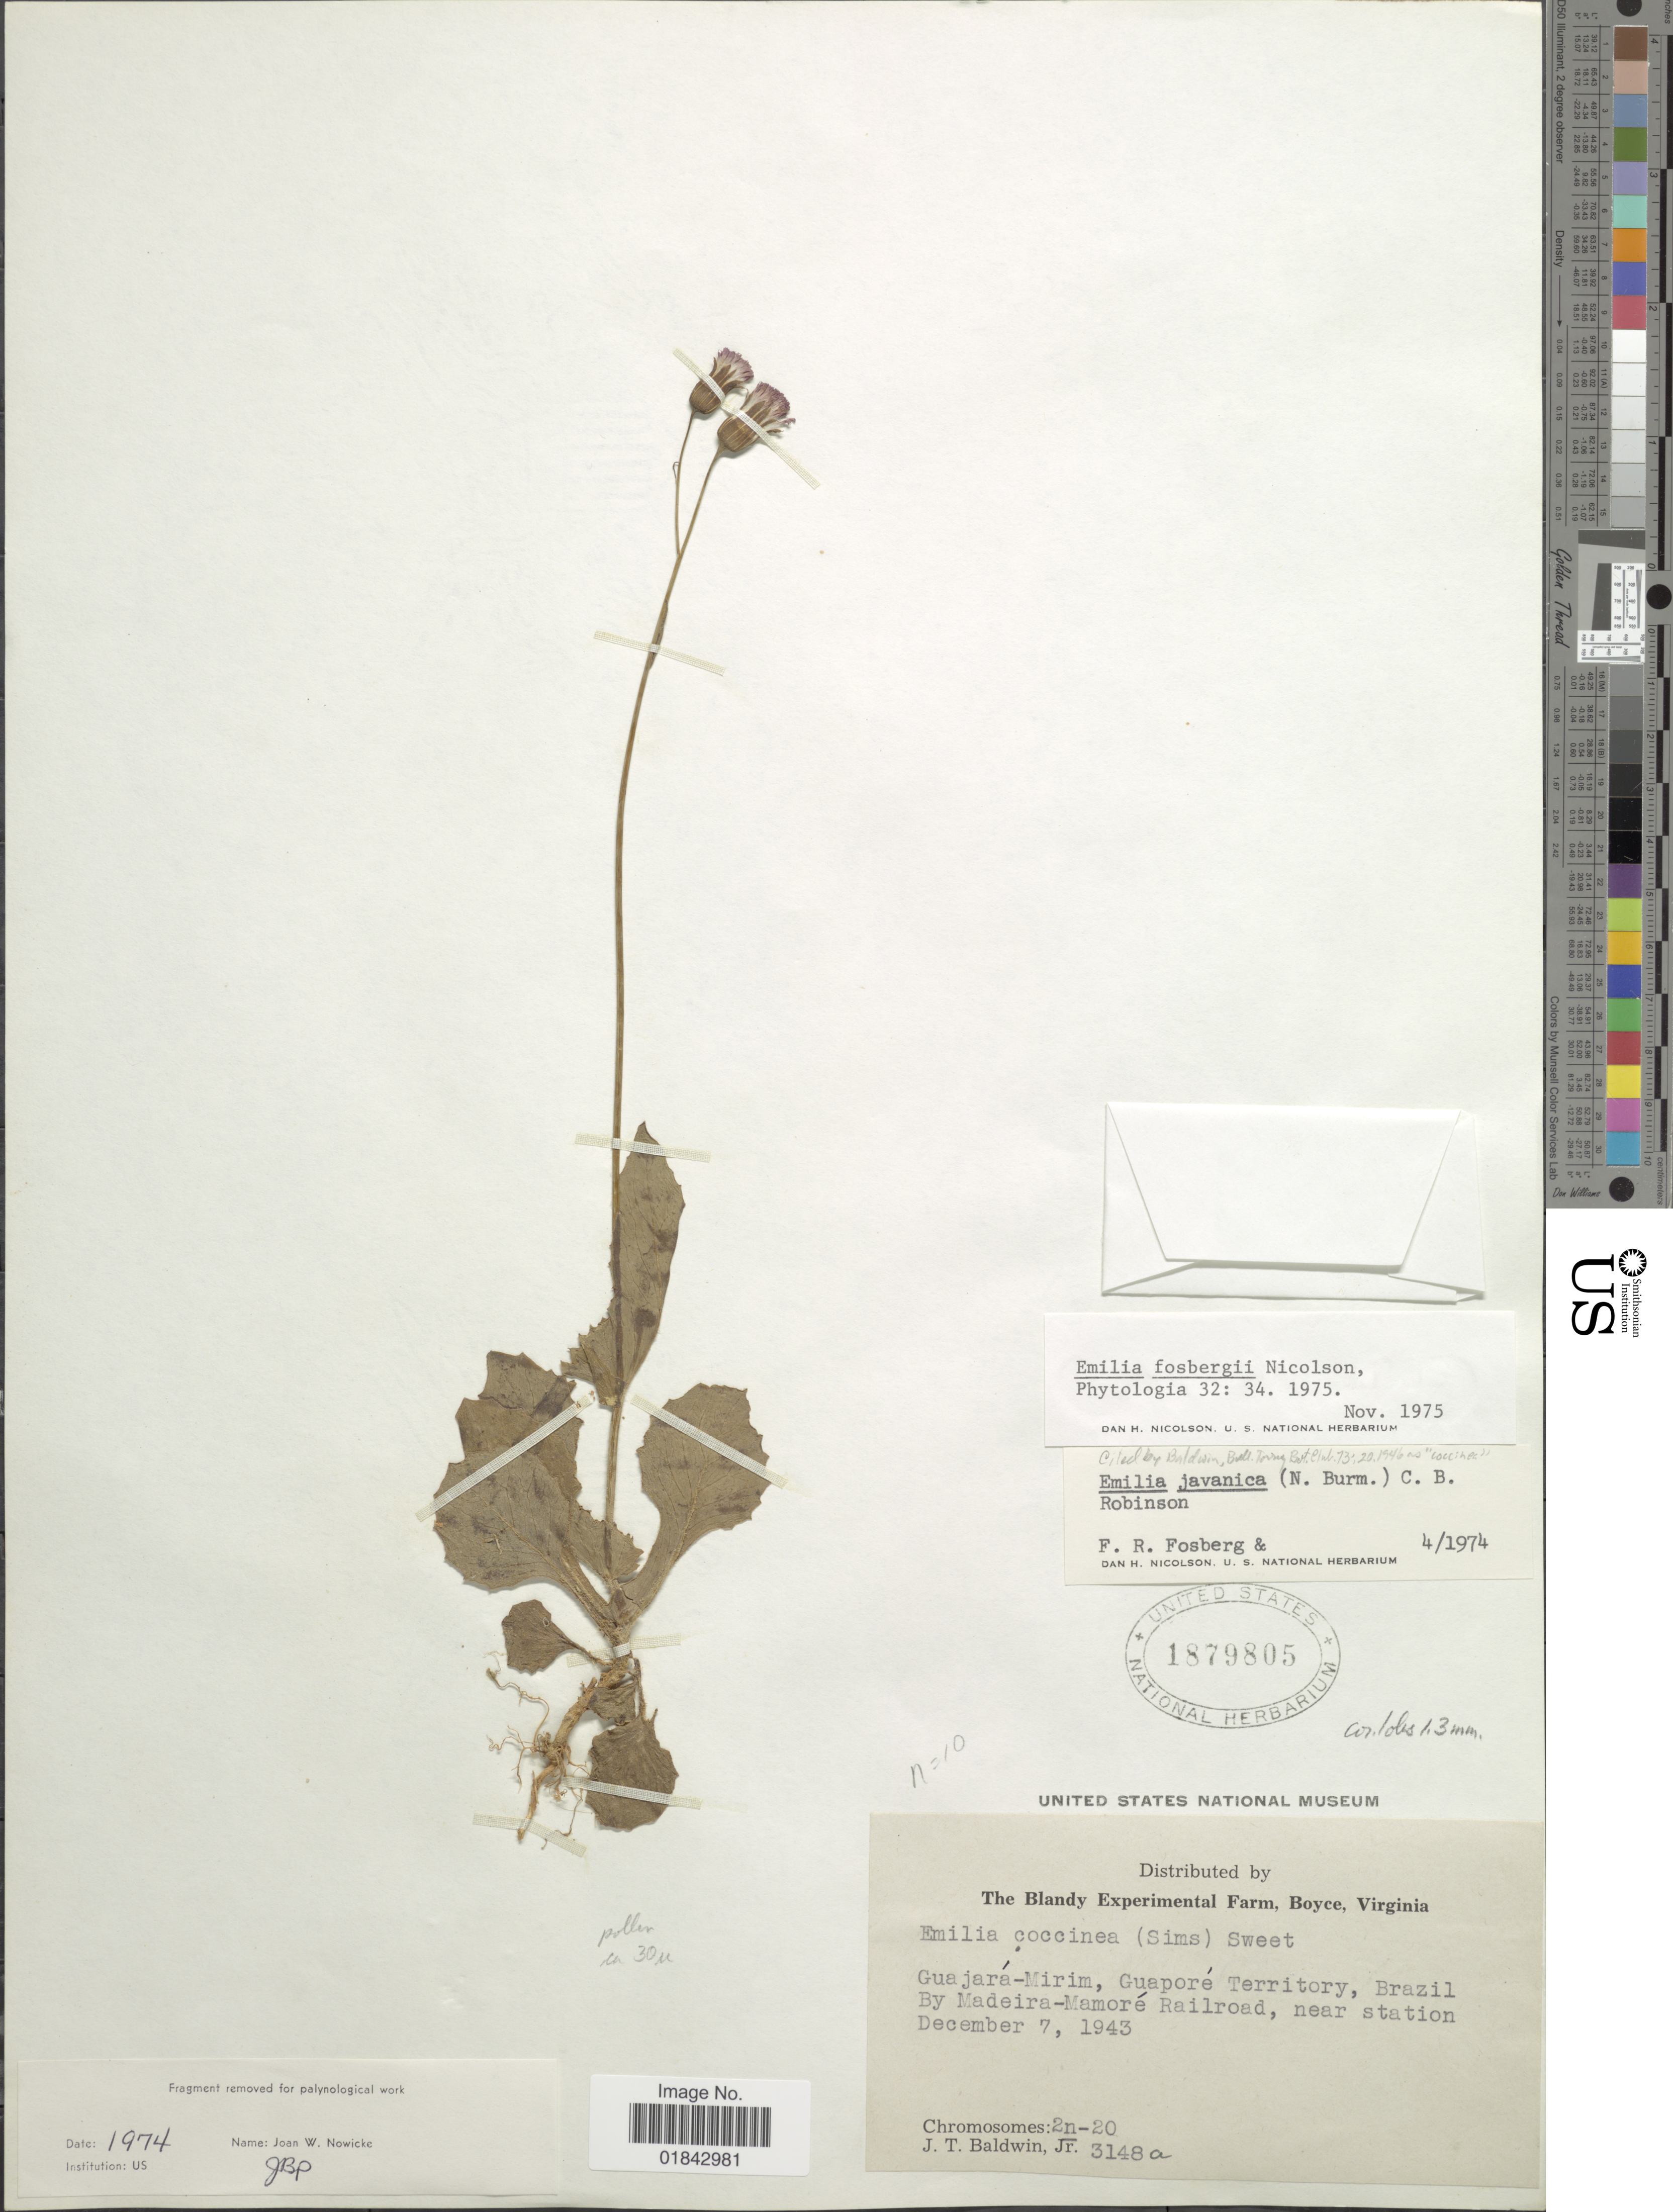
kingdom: Plantae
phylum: Tracheophyta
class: Magnoliopsida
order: Asterales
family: Asteraceae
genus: Emilia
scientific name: Emilia fosbergii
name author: Nicolson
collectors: J. T. Baldwin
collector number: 3148a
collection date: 1943-12-07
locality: Guajará- Mirim, Guaporé Territory, by Madeira-Mamoré Railroad, near station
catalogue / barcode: US 1879805